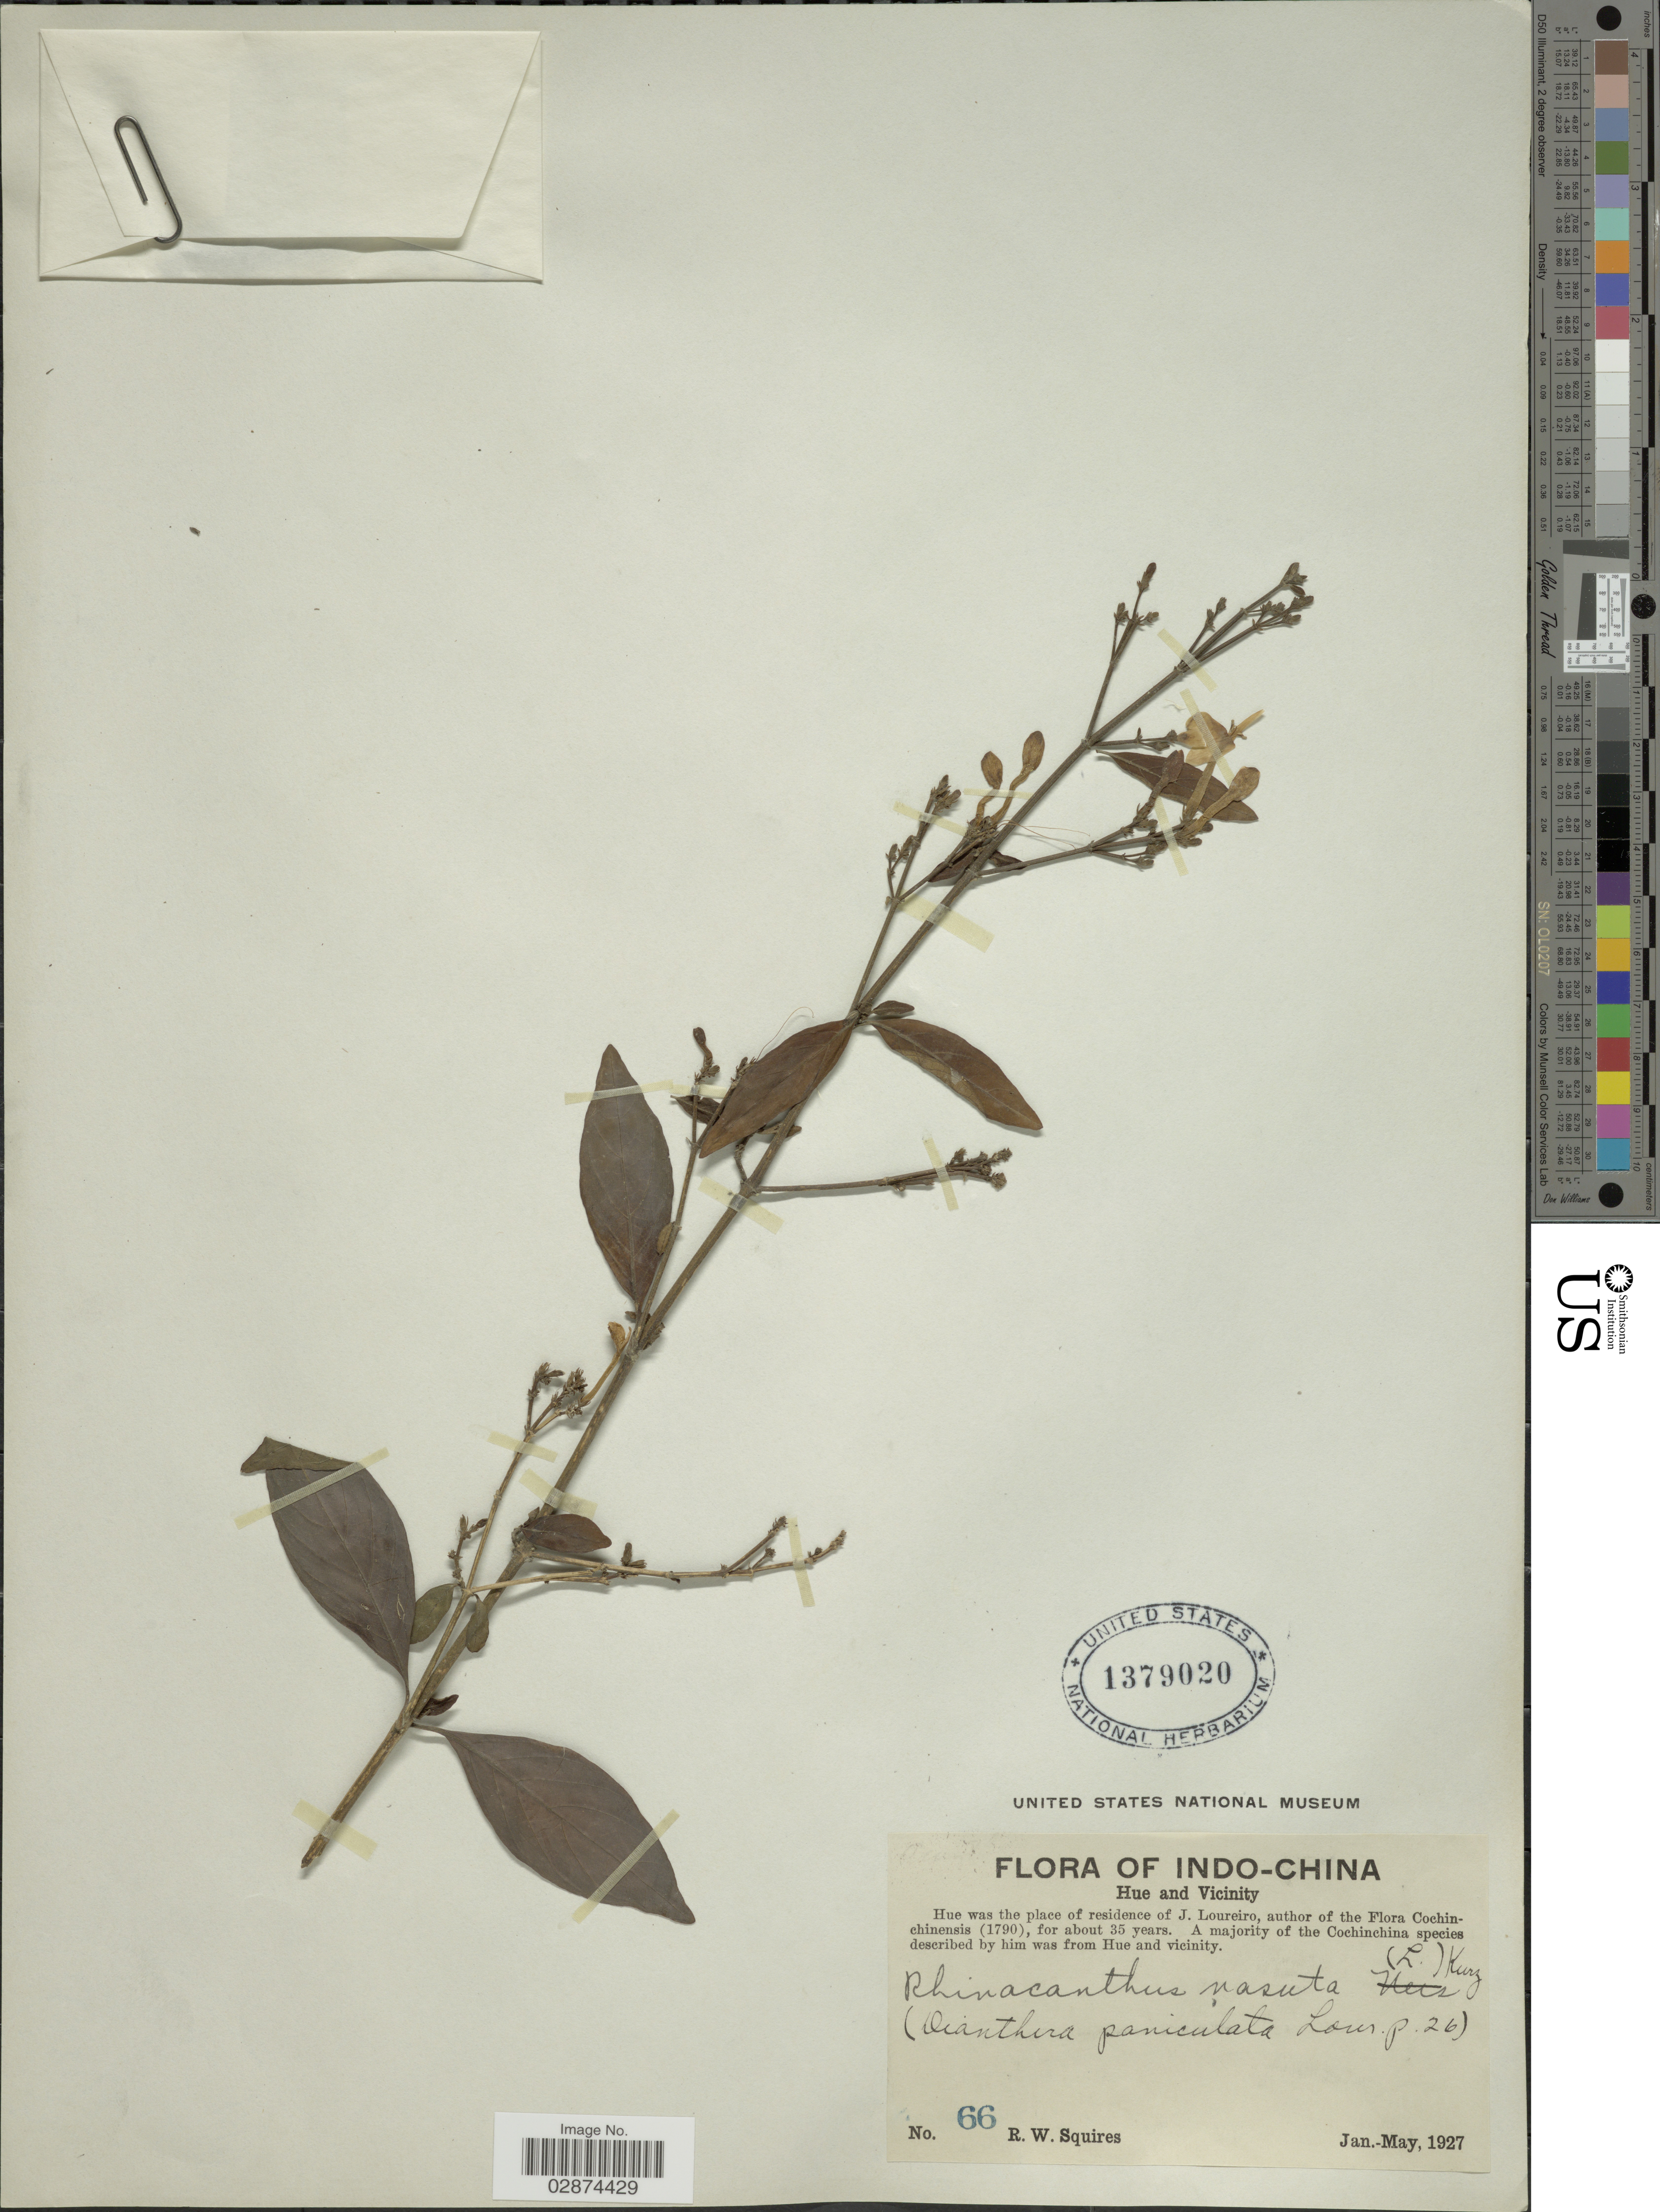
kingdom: Plantae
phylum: Tracheophyta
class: Magnoliopsida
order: Lamiales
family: Acanthaceae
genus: Rhinacanthus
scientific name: Rhinacanthus nasutus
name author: (L.) Kurz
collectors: R. Squires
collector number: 66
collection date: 1927-01/1927-05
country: Vietnam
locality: Indo-China. Hue and vicinity.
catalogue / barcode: US 1379020